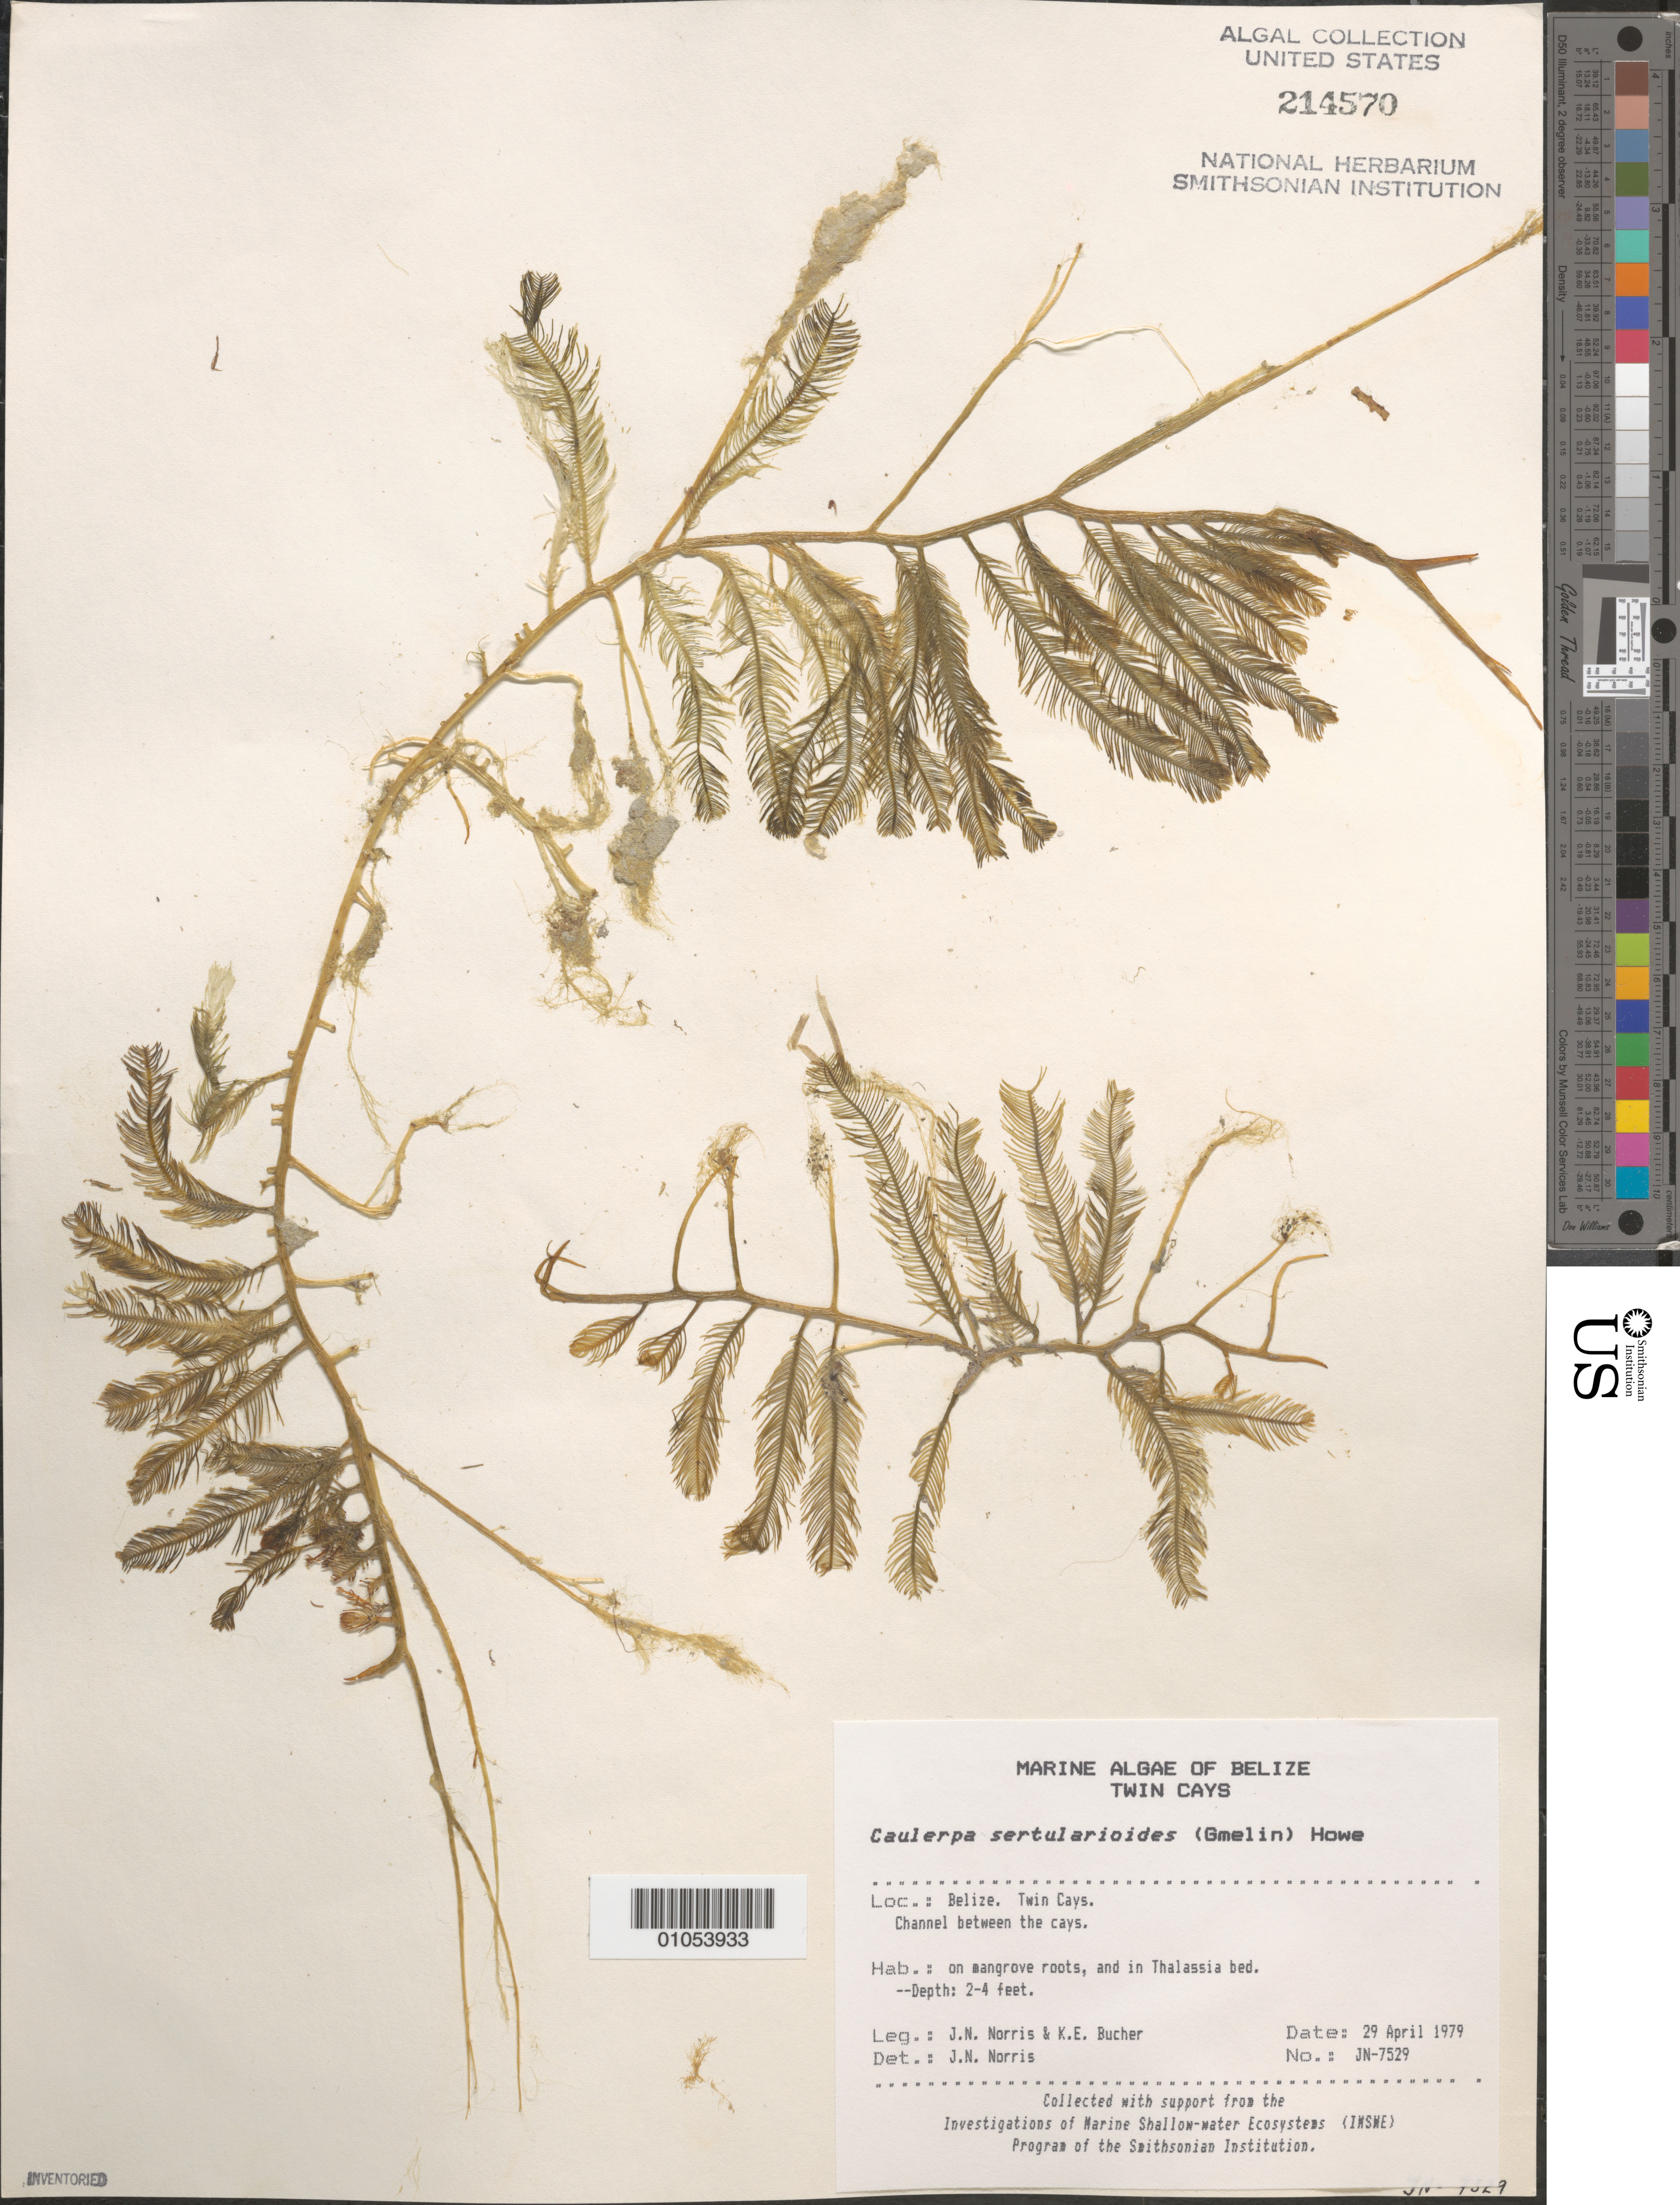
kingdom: Plantae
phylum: Chlorophyta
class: Ulvophyceae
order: Bryopsidales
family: Caulerpaceae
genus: Caulerpa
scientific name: Caulerpa sertularioides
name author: (S.G. Gmel.) M. Howe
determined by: Norris, James N.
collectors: J. N. Norris & K. E. Bucher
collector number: JN-7529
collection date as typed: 29 Apr 1979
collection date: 1979-04-29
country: Belize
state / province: Stann Creek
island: Twin Cays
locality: Channel between Twin Cays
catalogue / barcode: US 214570